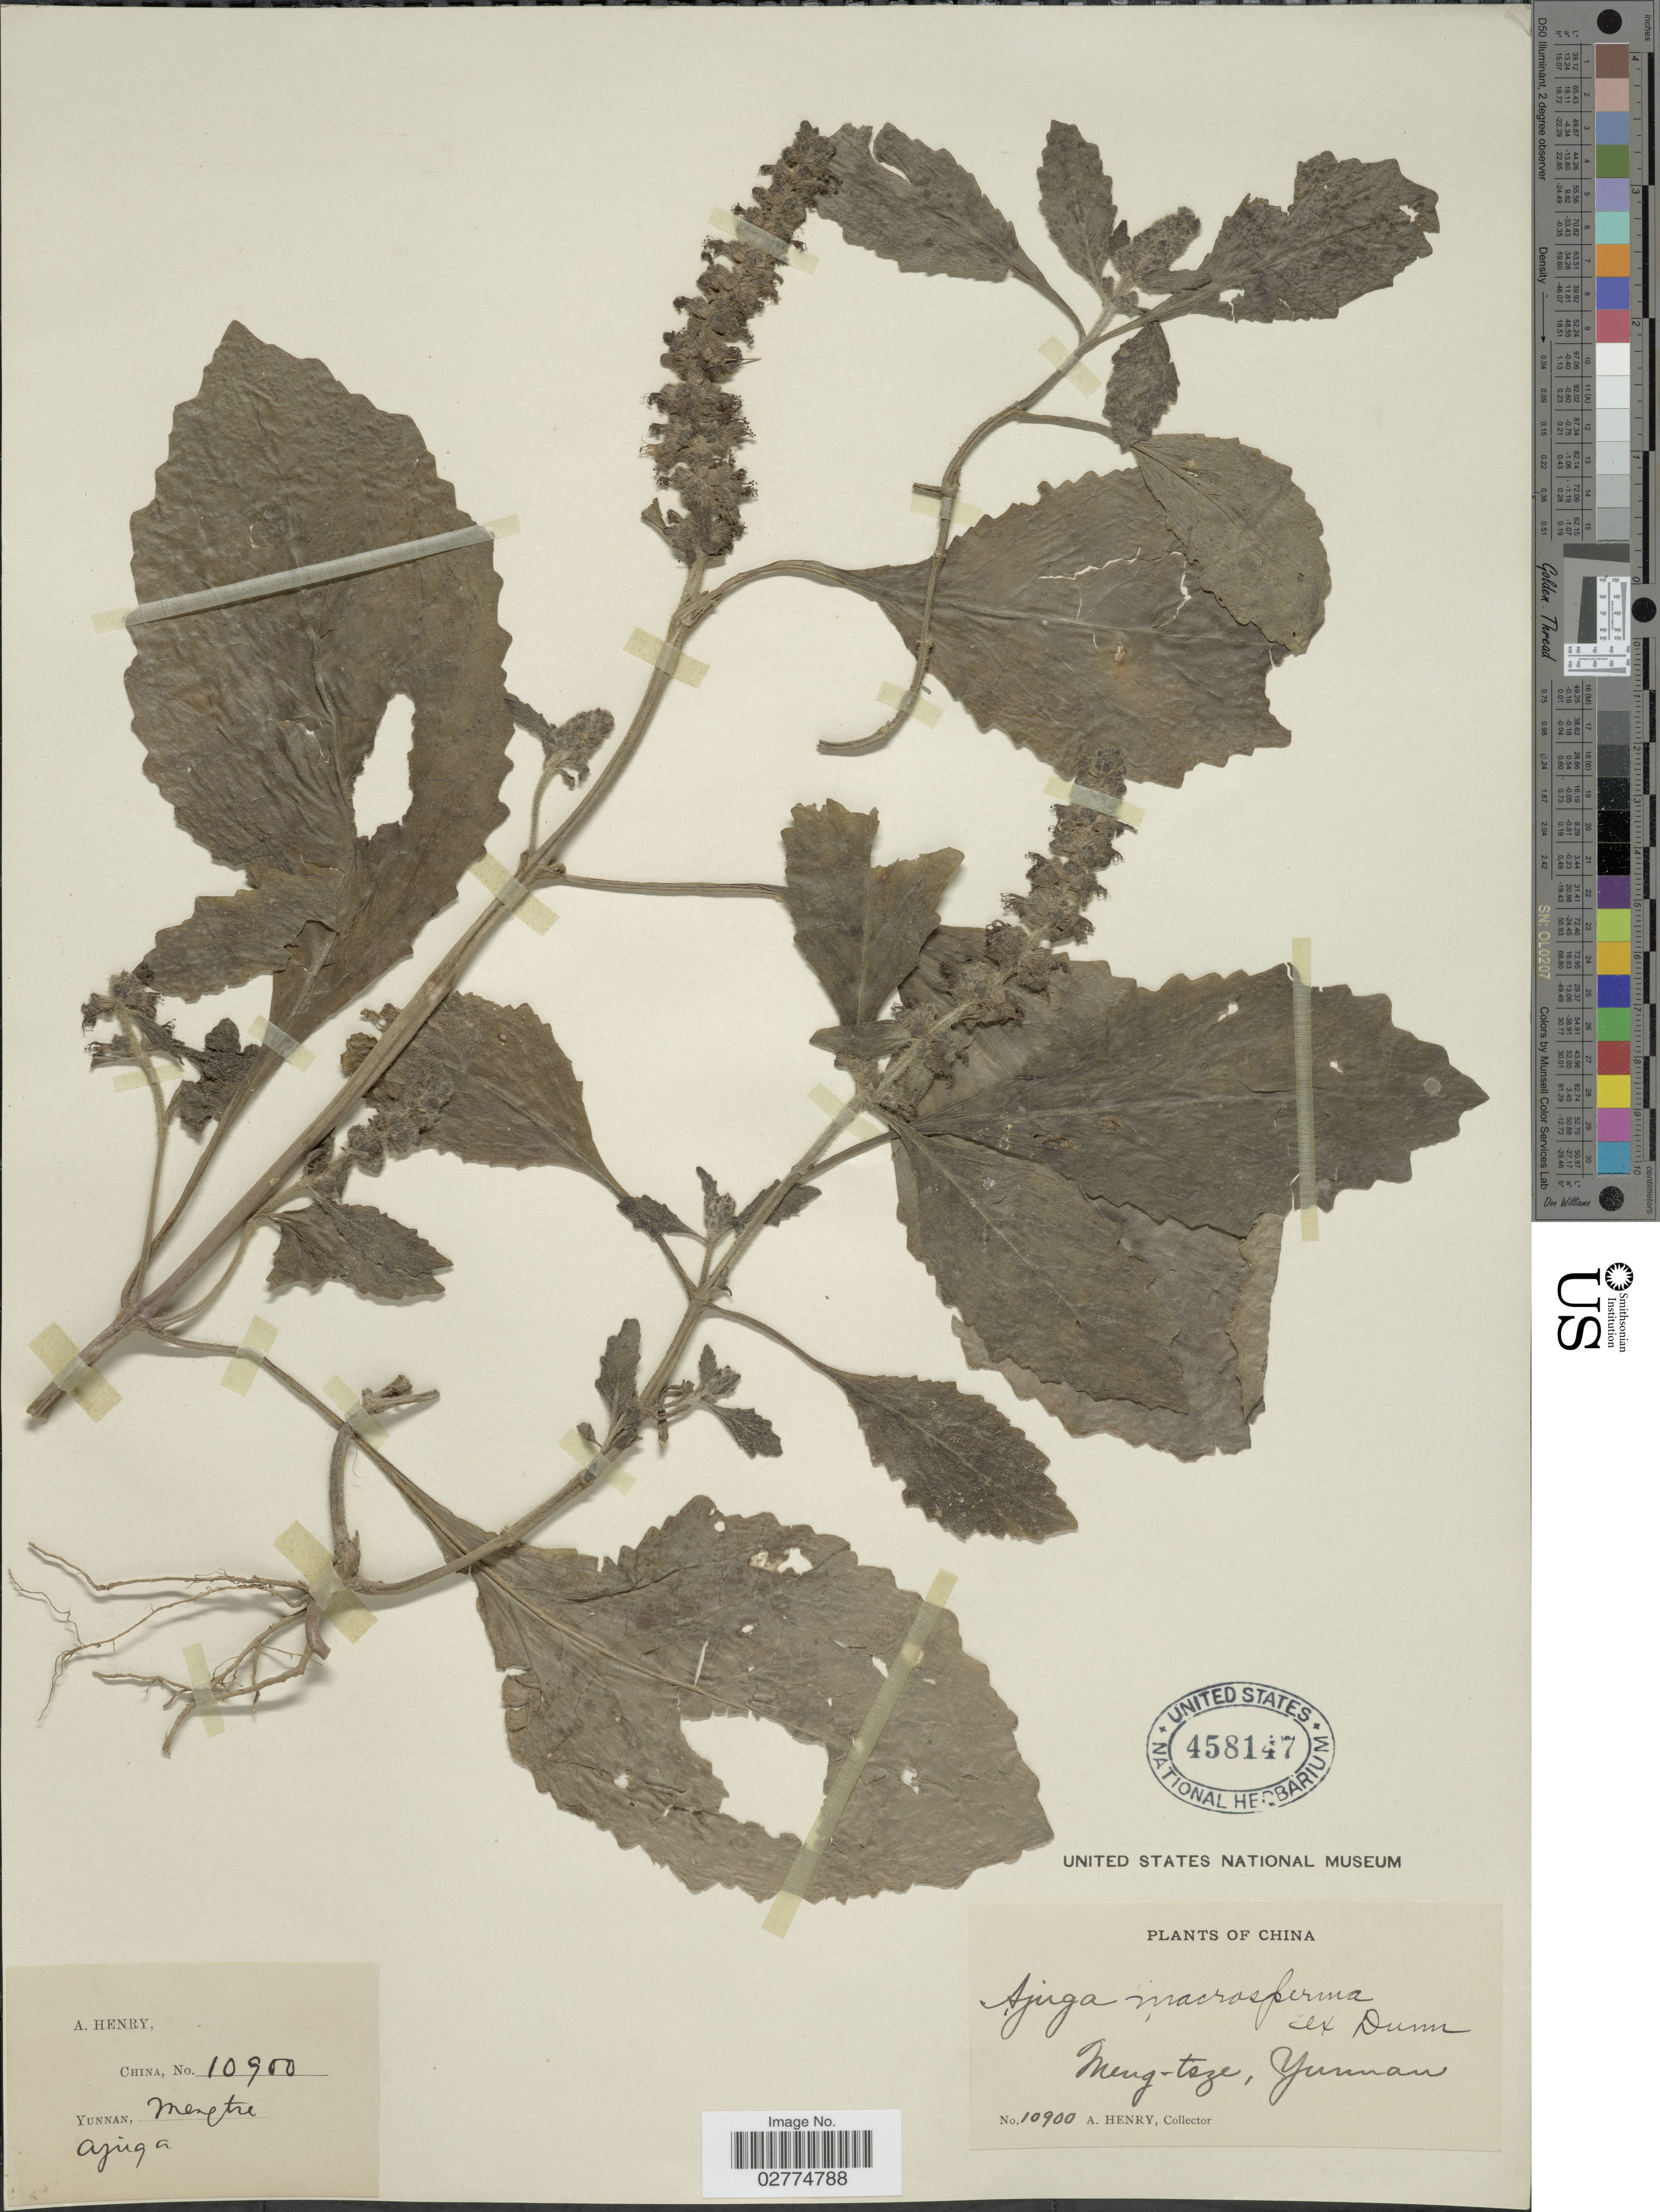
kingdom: Plantae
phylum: Tracheophyta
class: Magnoliopsida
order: Lamiales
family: Lamiaceae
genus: Ajuga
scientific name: Ajuga macrosperma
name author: Wall.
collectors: A. Henry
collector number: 10900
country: China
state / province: Yunnan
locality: Mengtze.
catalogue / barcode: US 458147